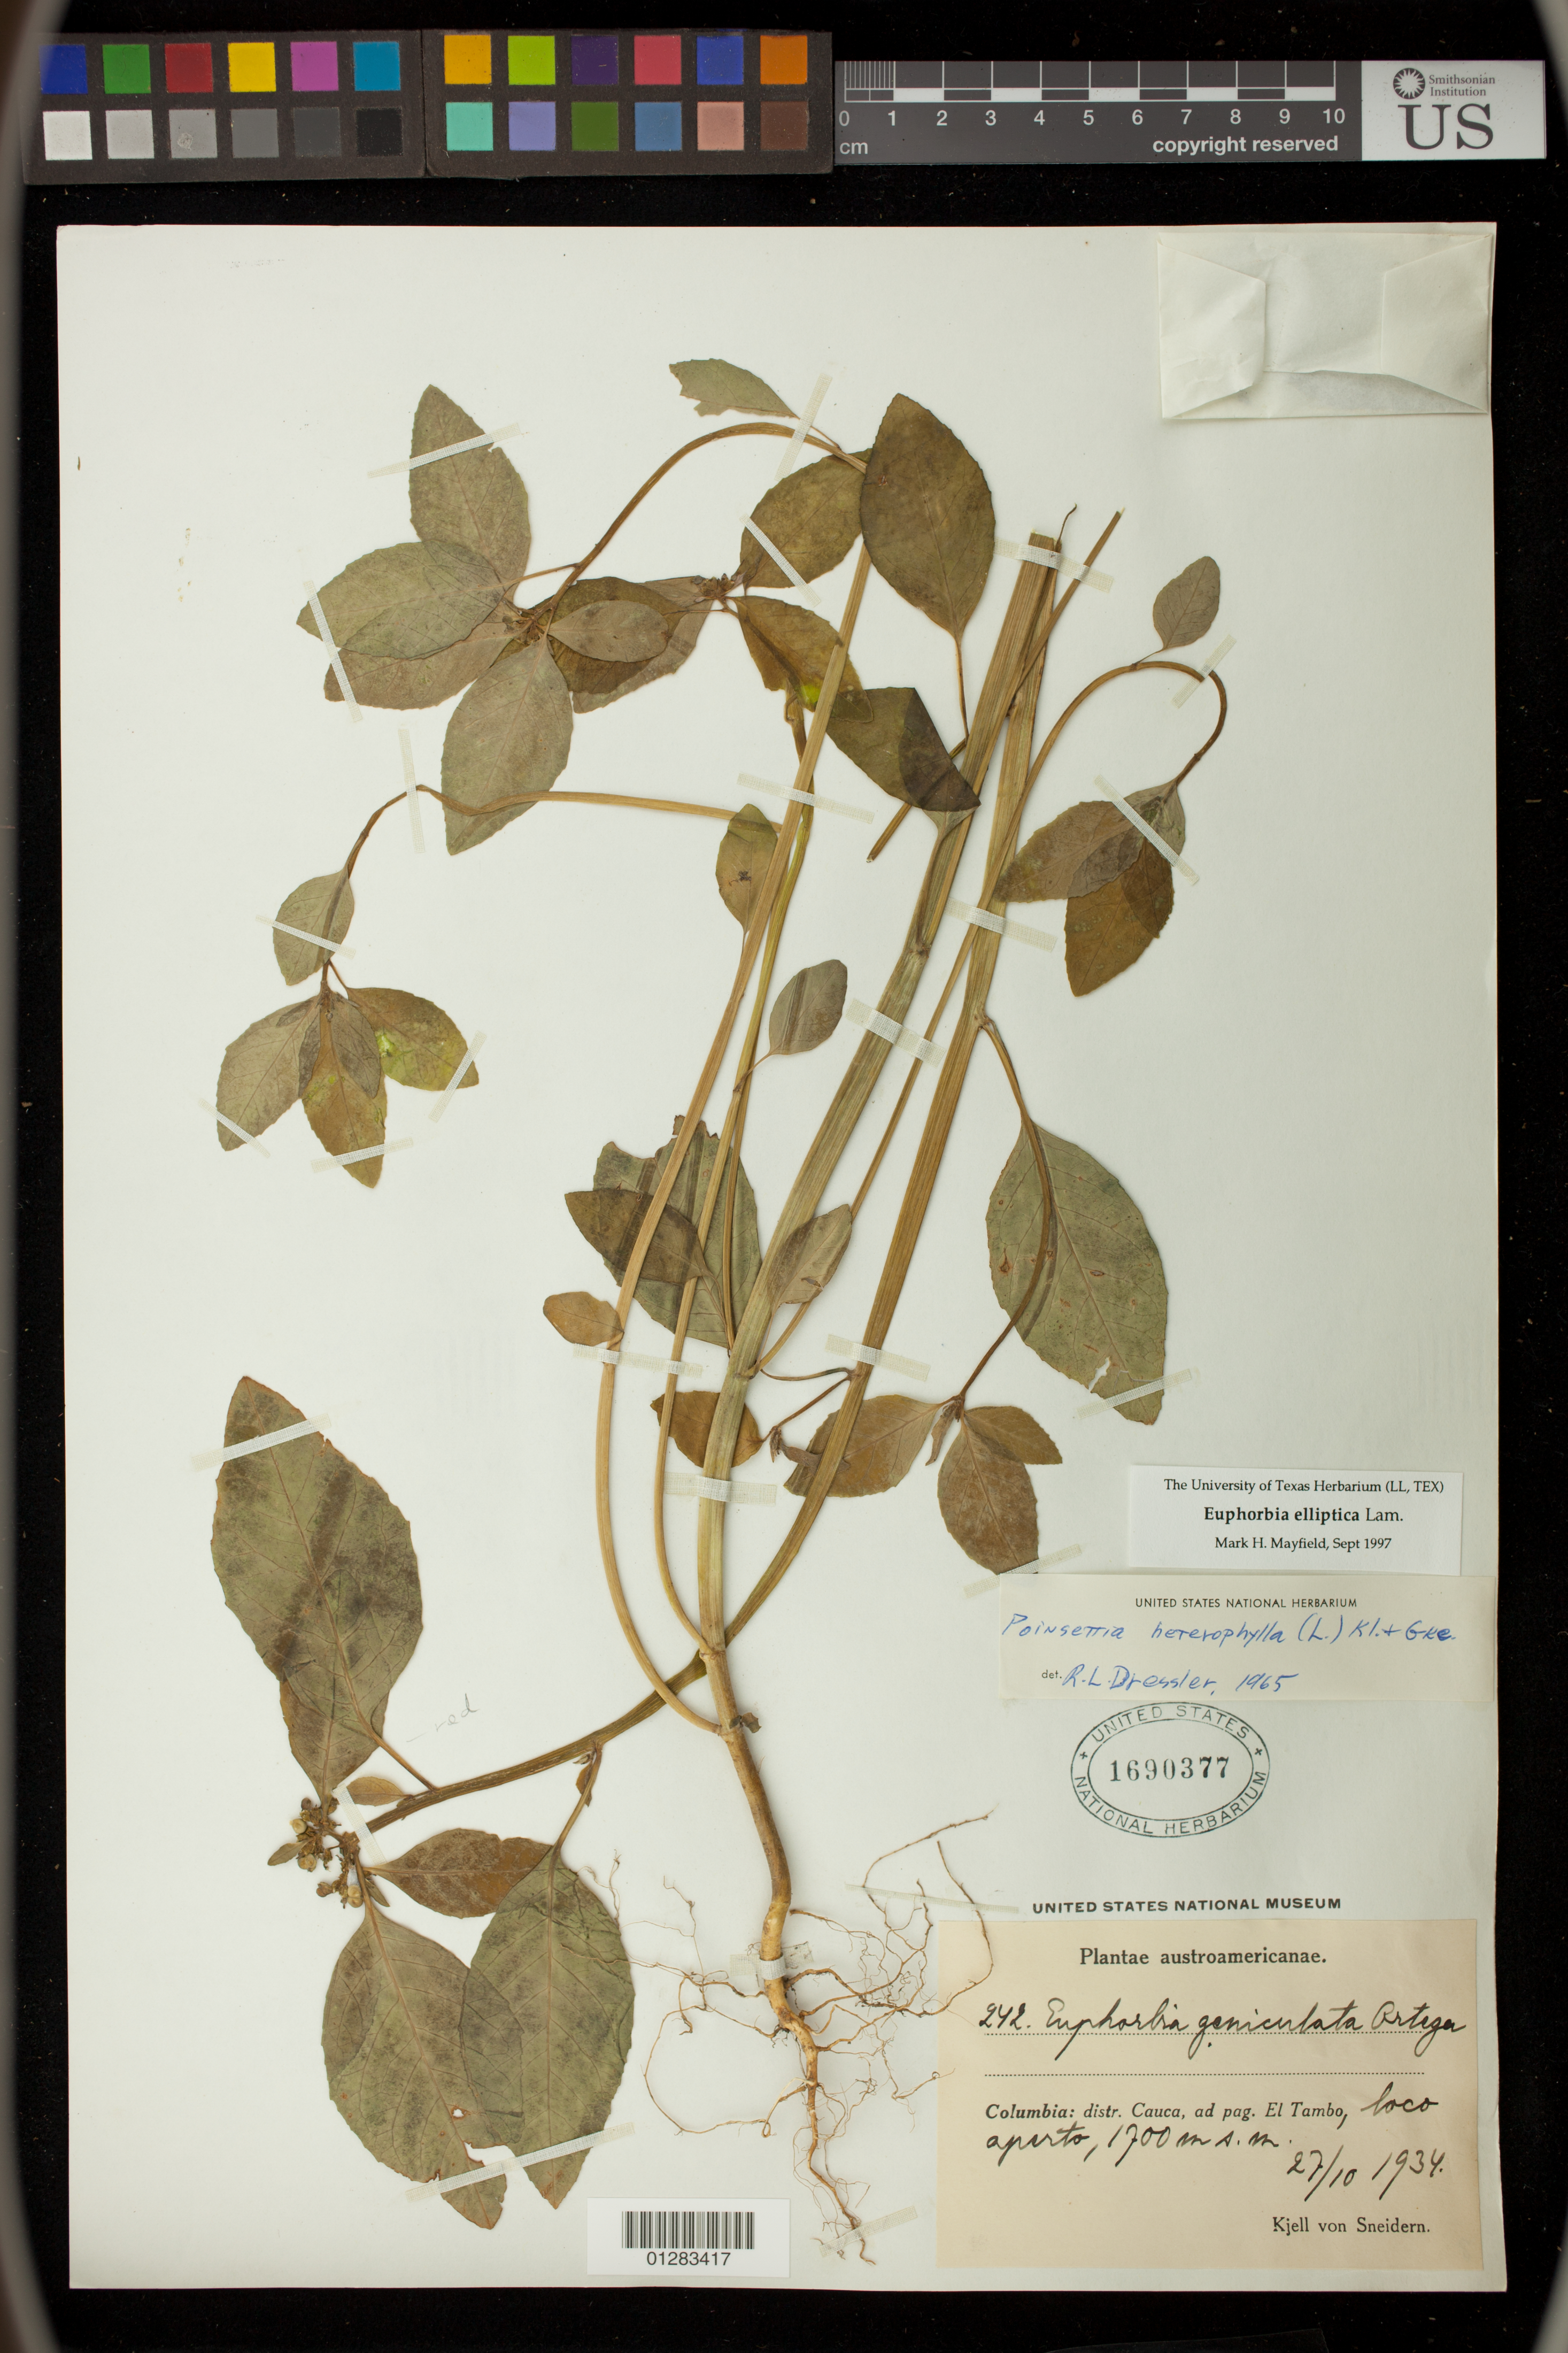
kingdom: Plantae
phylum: Tracheophyta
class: Magnoliopsida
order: Malpighiales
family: Euphorbiaceae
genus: Euphorbia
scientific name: Euphorbia elliptica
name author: Lam.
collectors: K. von Sneidern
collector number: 242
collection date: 1934-10-27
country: Colombia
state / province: Cauca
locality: El Tambo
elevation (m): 1700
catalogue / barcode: US 1690377